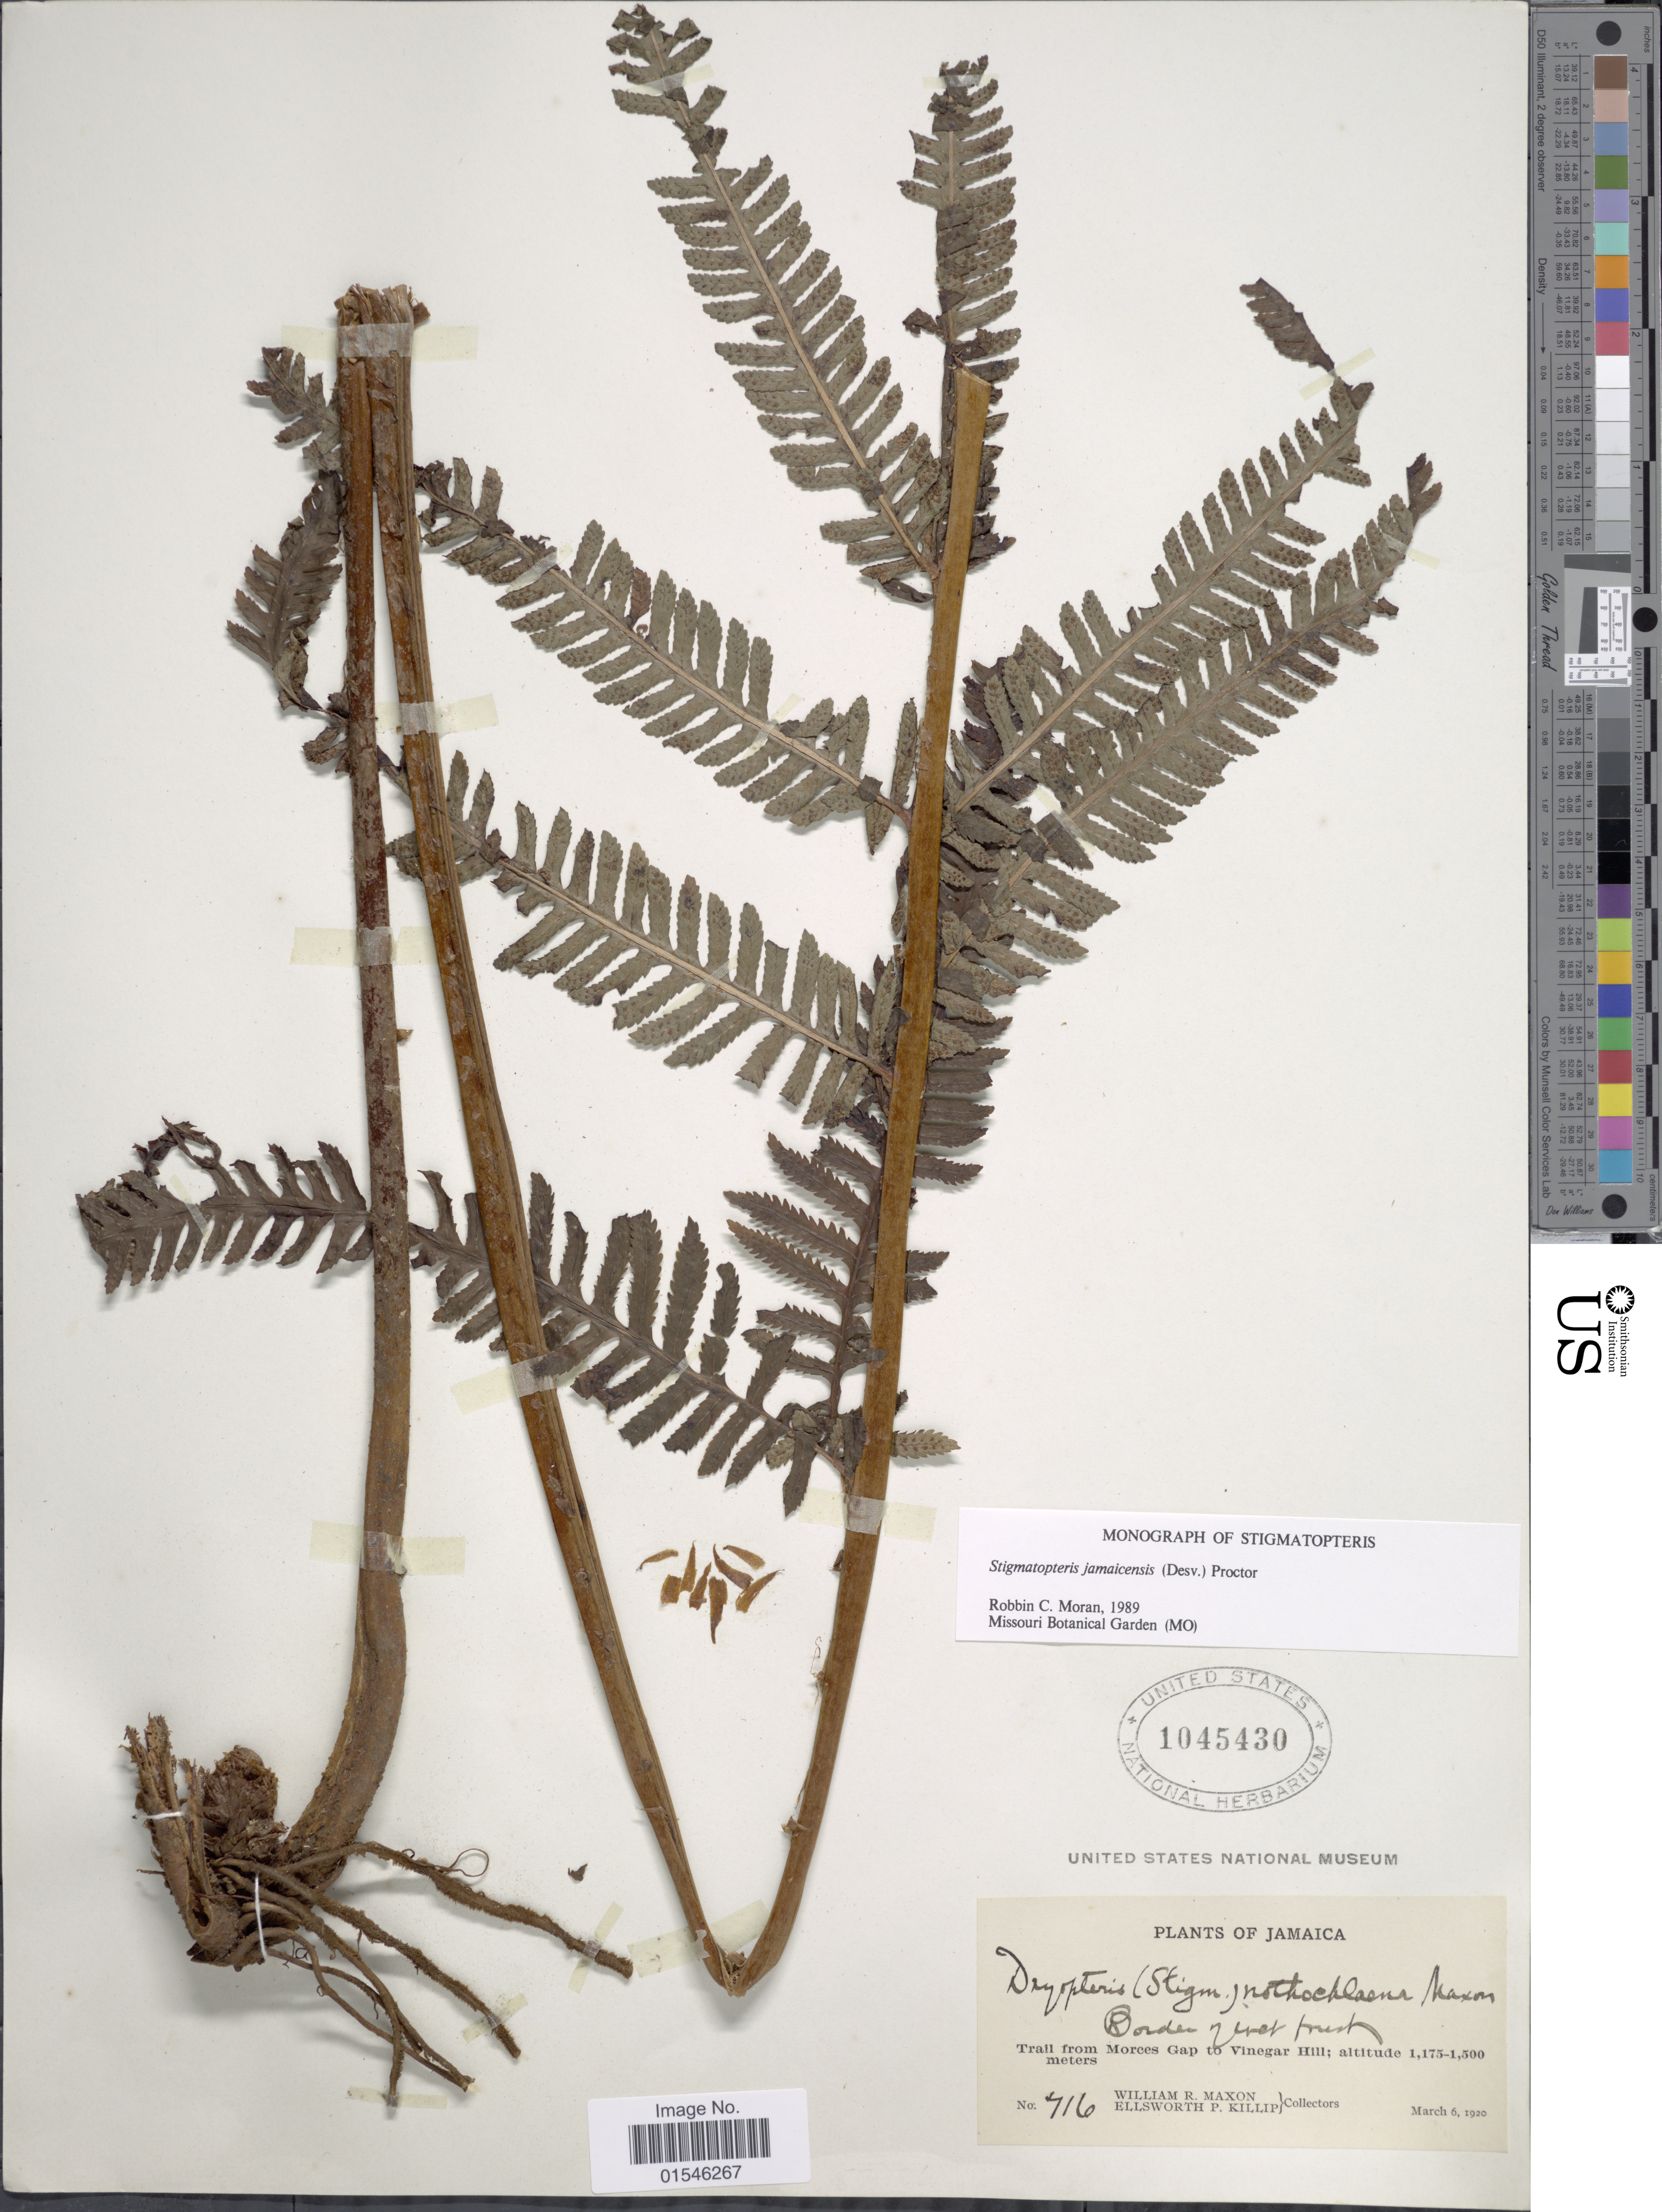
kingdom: Plantae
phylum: Tracheophyta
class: Polypodiopsida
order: Polypodiales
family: Dryopteridaceae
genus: Stigmatopteris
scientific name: Stigmatopteris jamaicensis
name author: (Desv.) Proctor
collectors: W. R. Maxon & E. P. Killip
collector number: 716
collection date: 1920-03-06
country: Jamaica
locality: Trail from Morces Gap to Vinegar Hill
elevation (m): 1175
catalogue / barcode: US 1045430